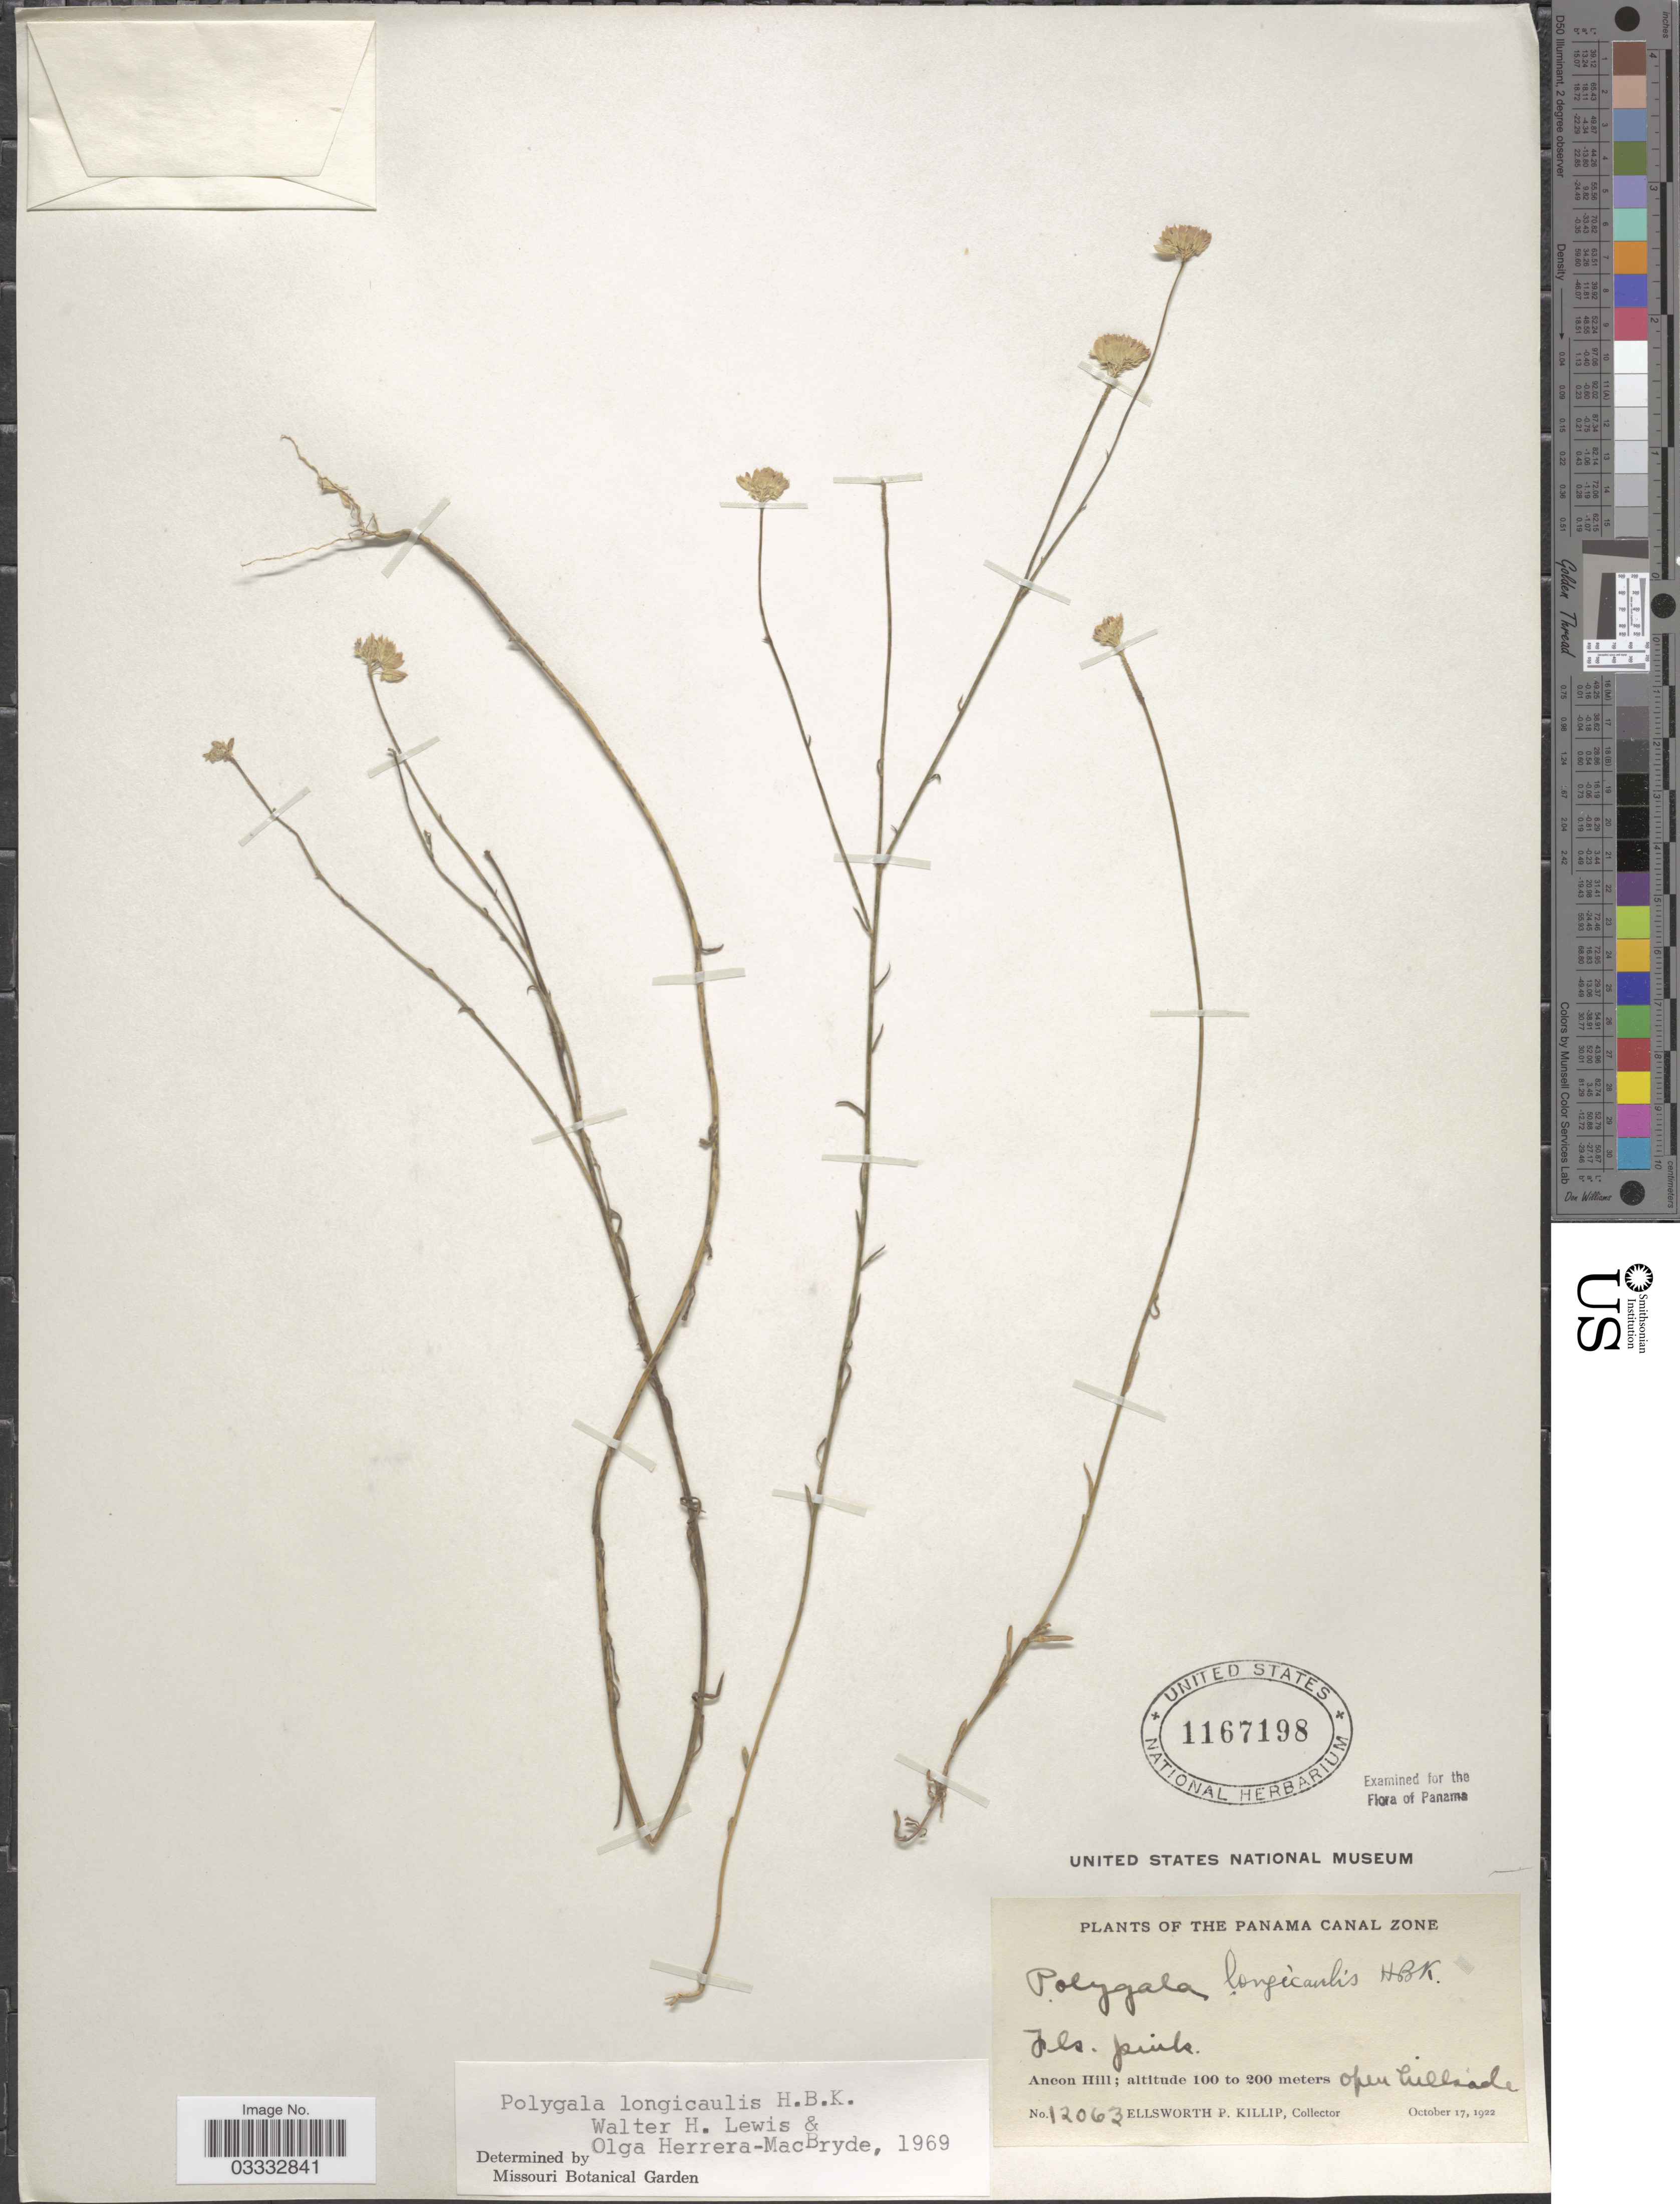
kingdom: Plantae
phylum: Tracheophyta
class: Magnoliopsida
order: Fabales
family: Polygalaceae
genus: Polygala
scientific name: Polygala longicaulis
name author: Kunth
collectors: E. P. Killip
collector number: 12063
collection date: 1922-10-17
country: Panama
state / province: Colón / Panamá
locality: Panama Canal Zone. Ancon Hill.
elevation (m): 100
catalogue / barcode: US 1167198